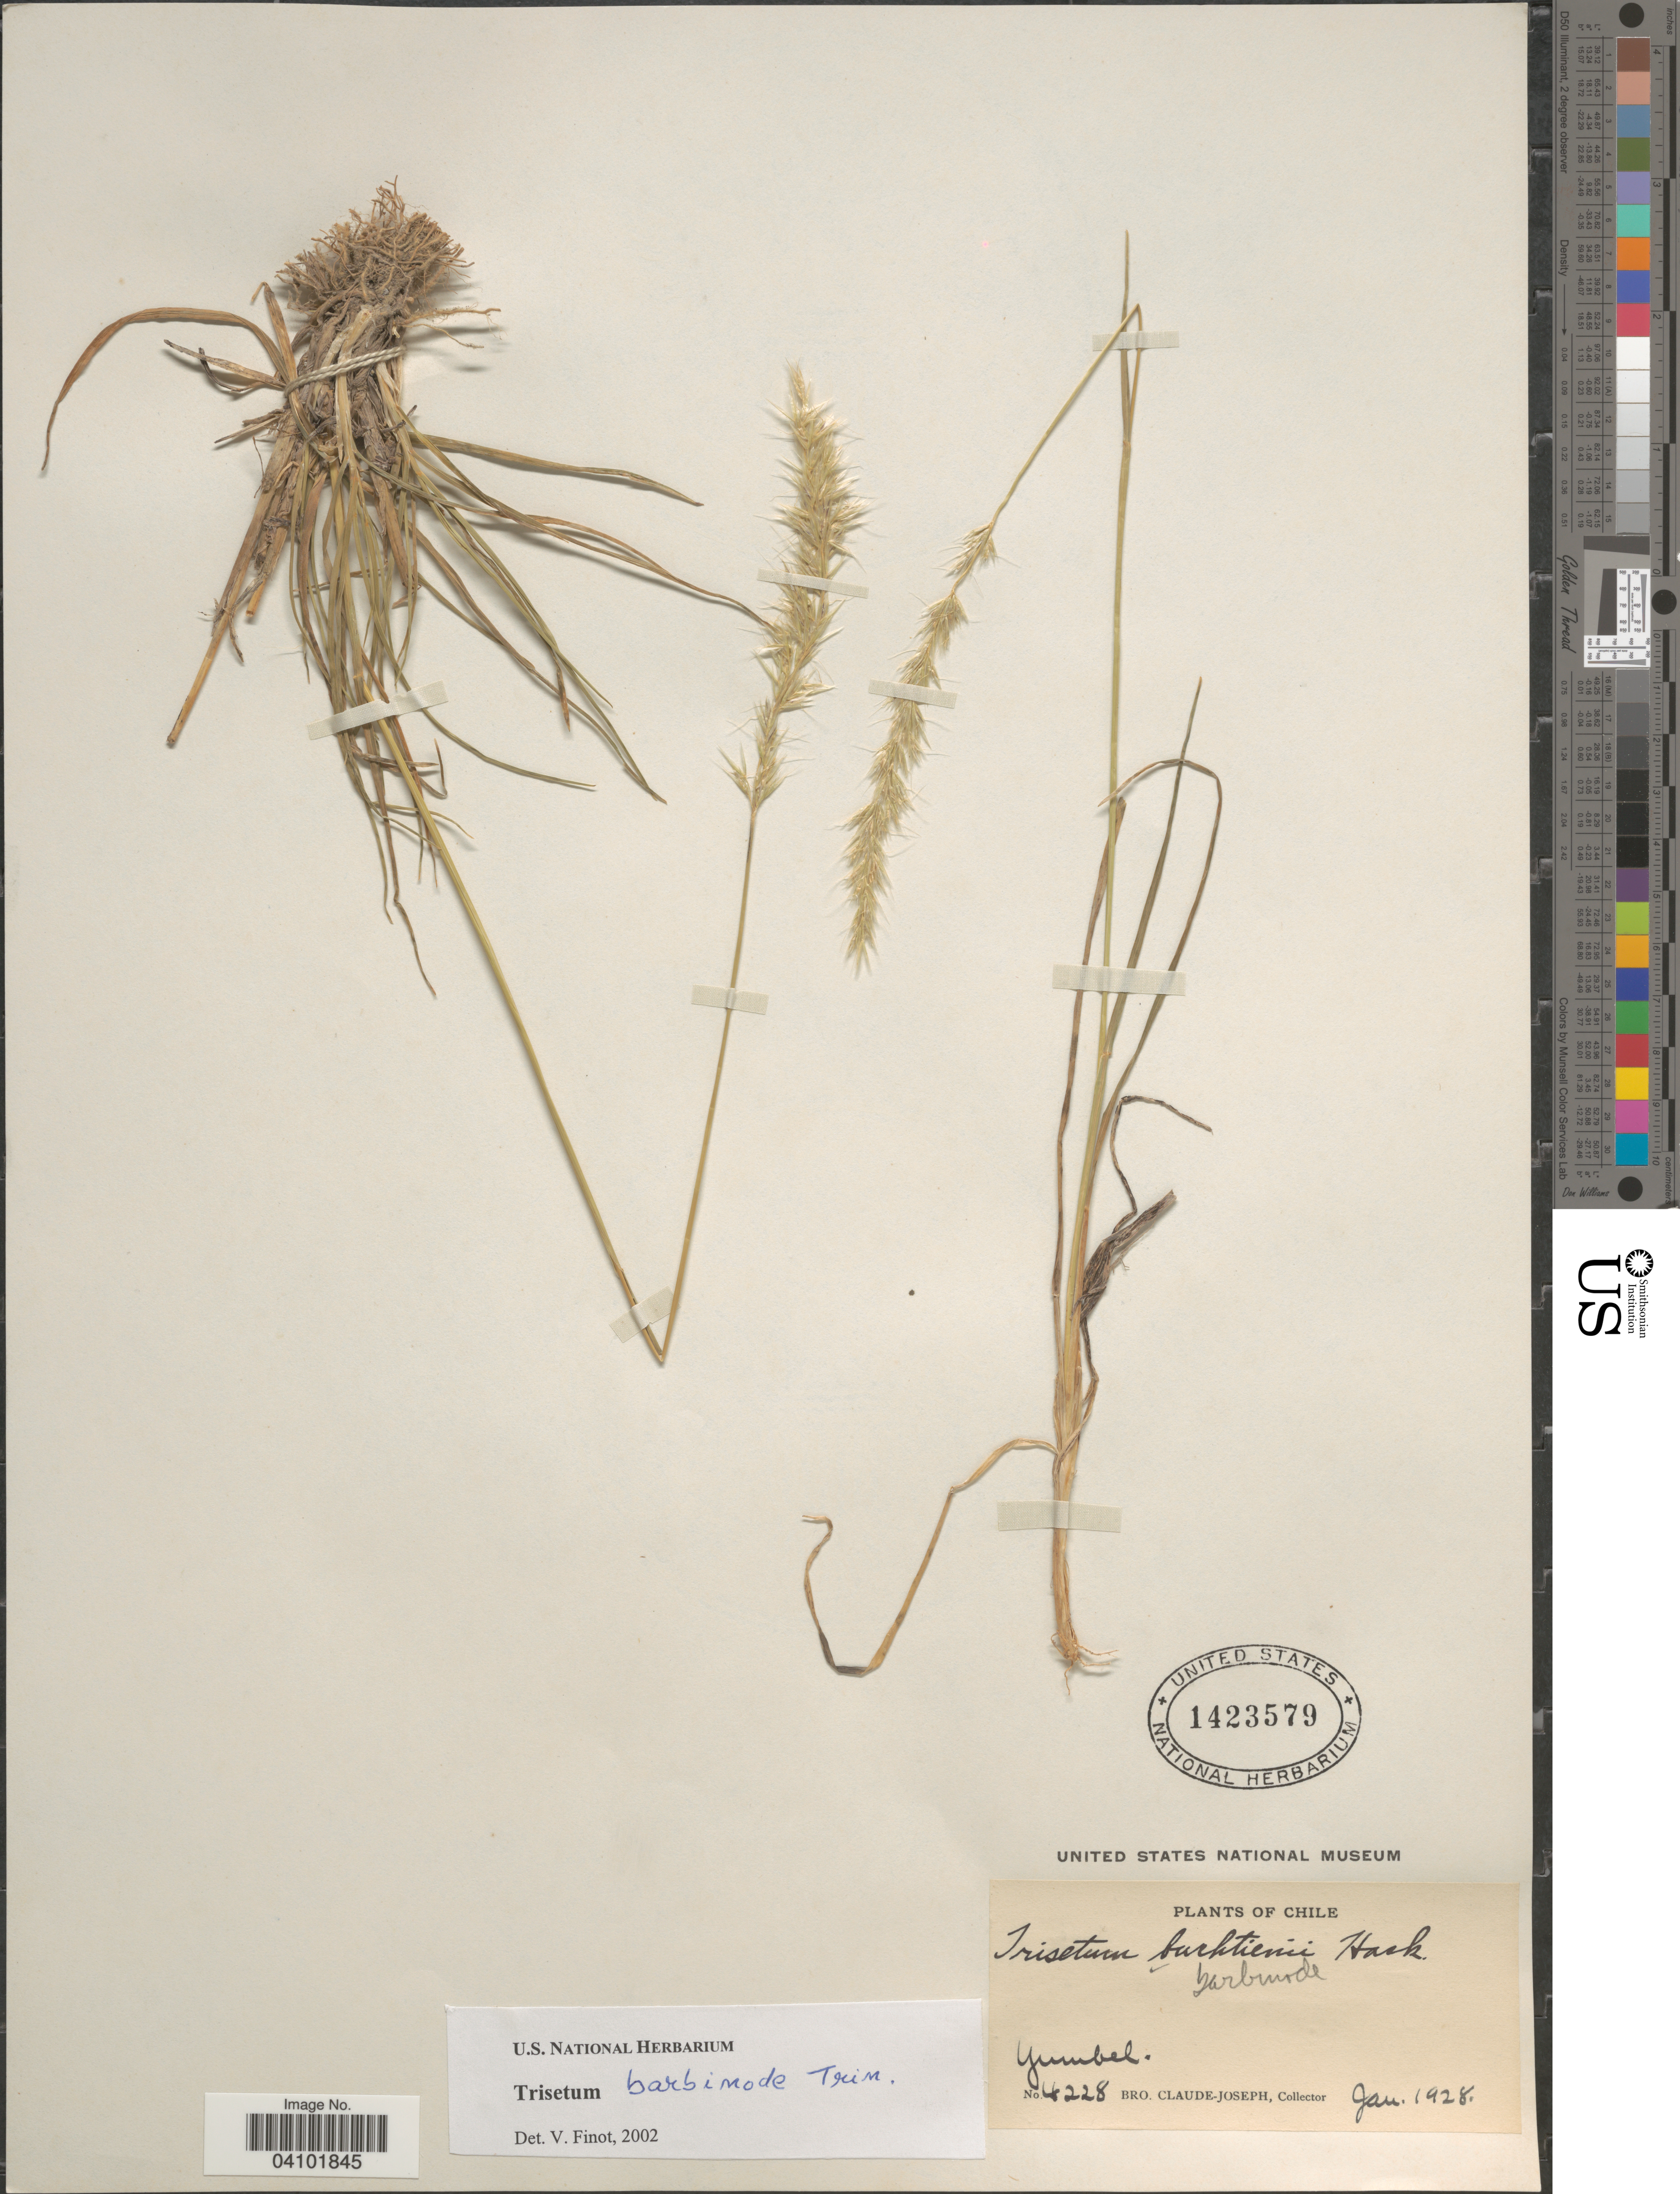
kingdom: Plantae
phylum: Tracheophyta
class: Liliopsida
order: Poales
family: Poaceae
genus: Koeleria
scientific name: Koeleria barbinodis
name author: (Trin.) Barberá et al.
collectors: Bro. Claude-Joseph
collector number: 4228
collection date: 1928-01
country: Chile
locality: Yumbel.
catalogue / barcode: US 1423579